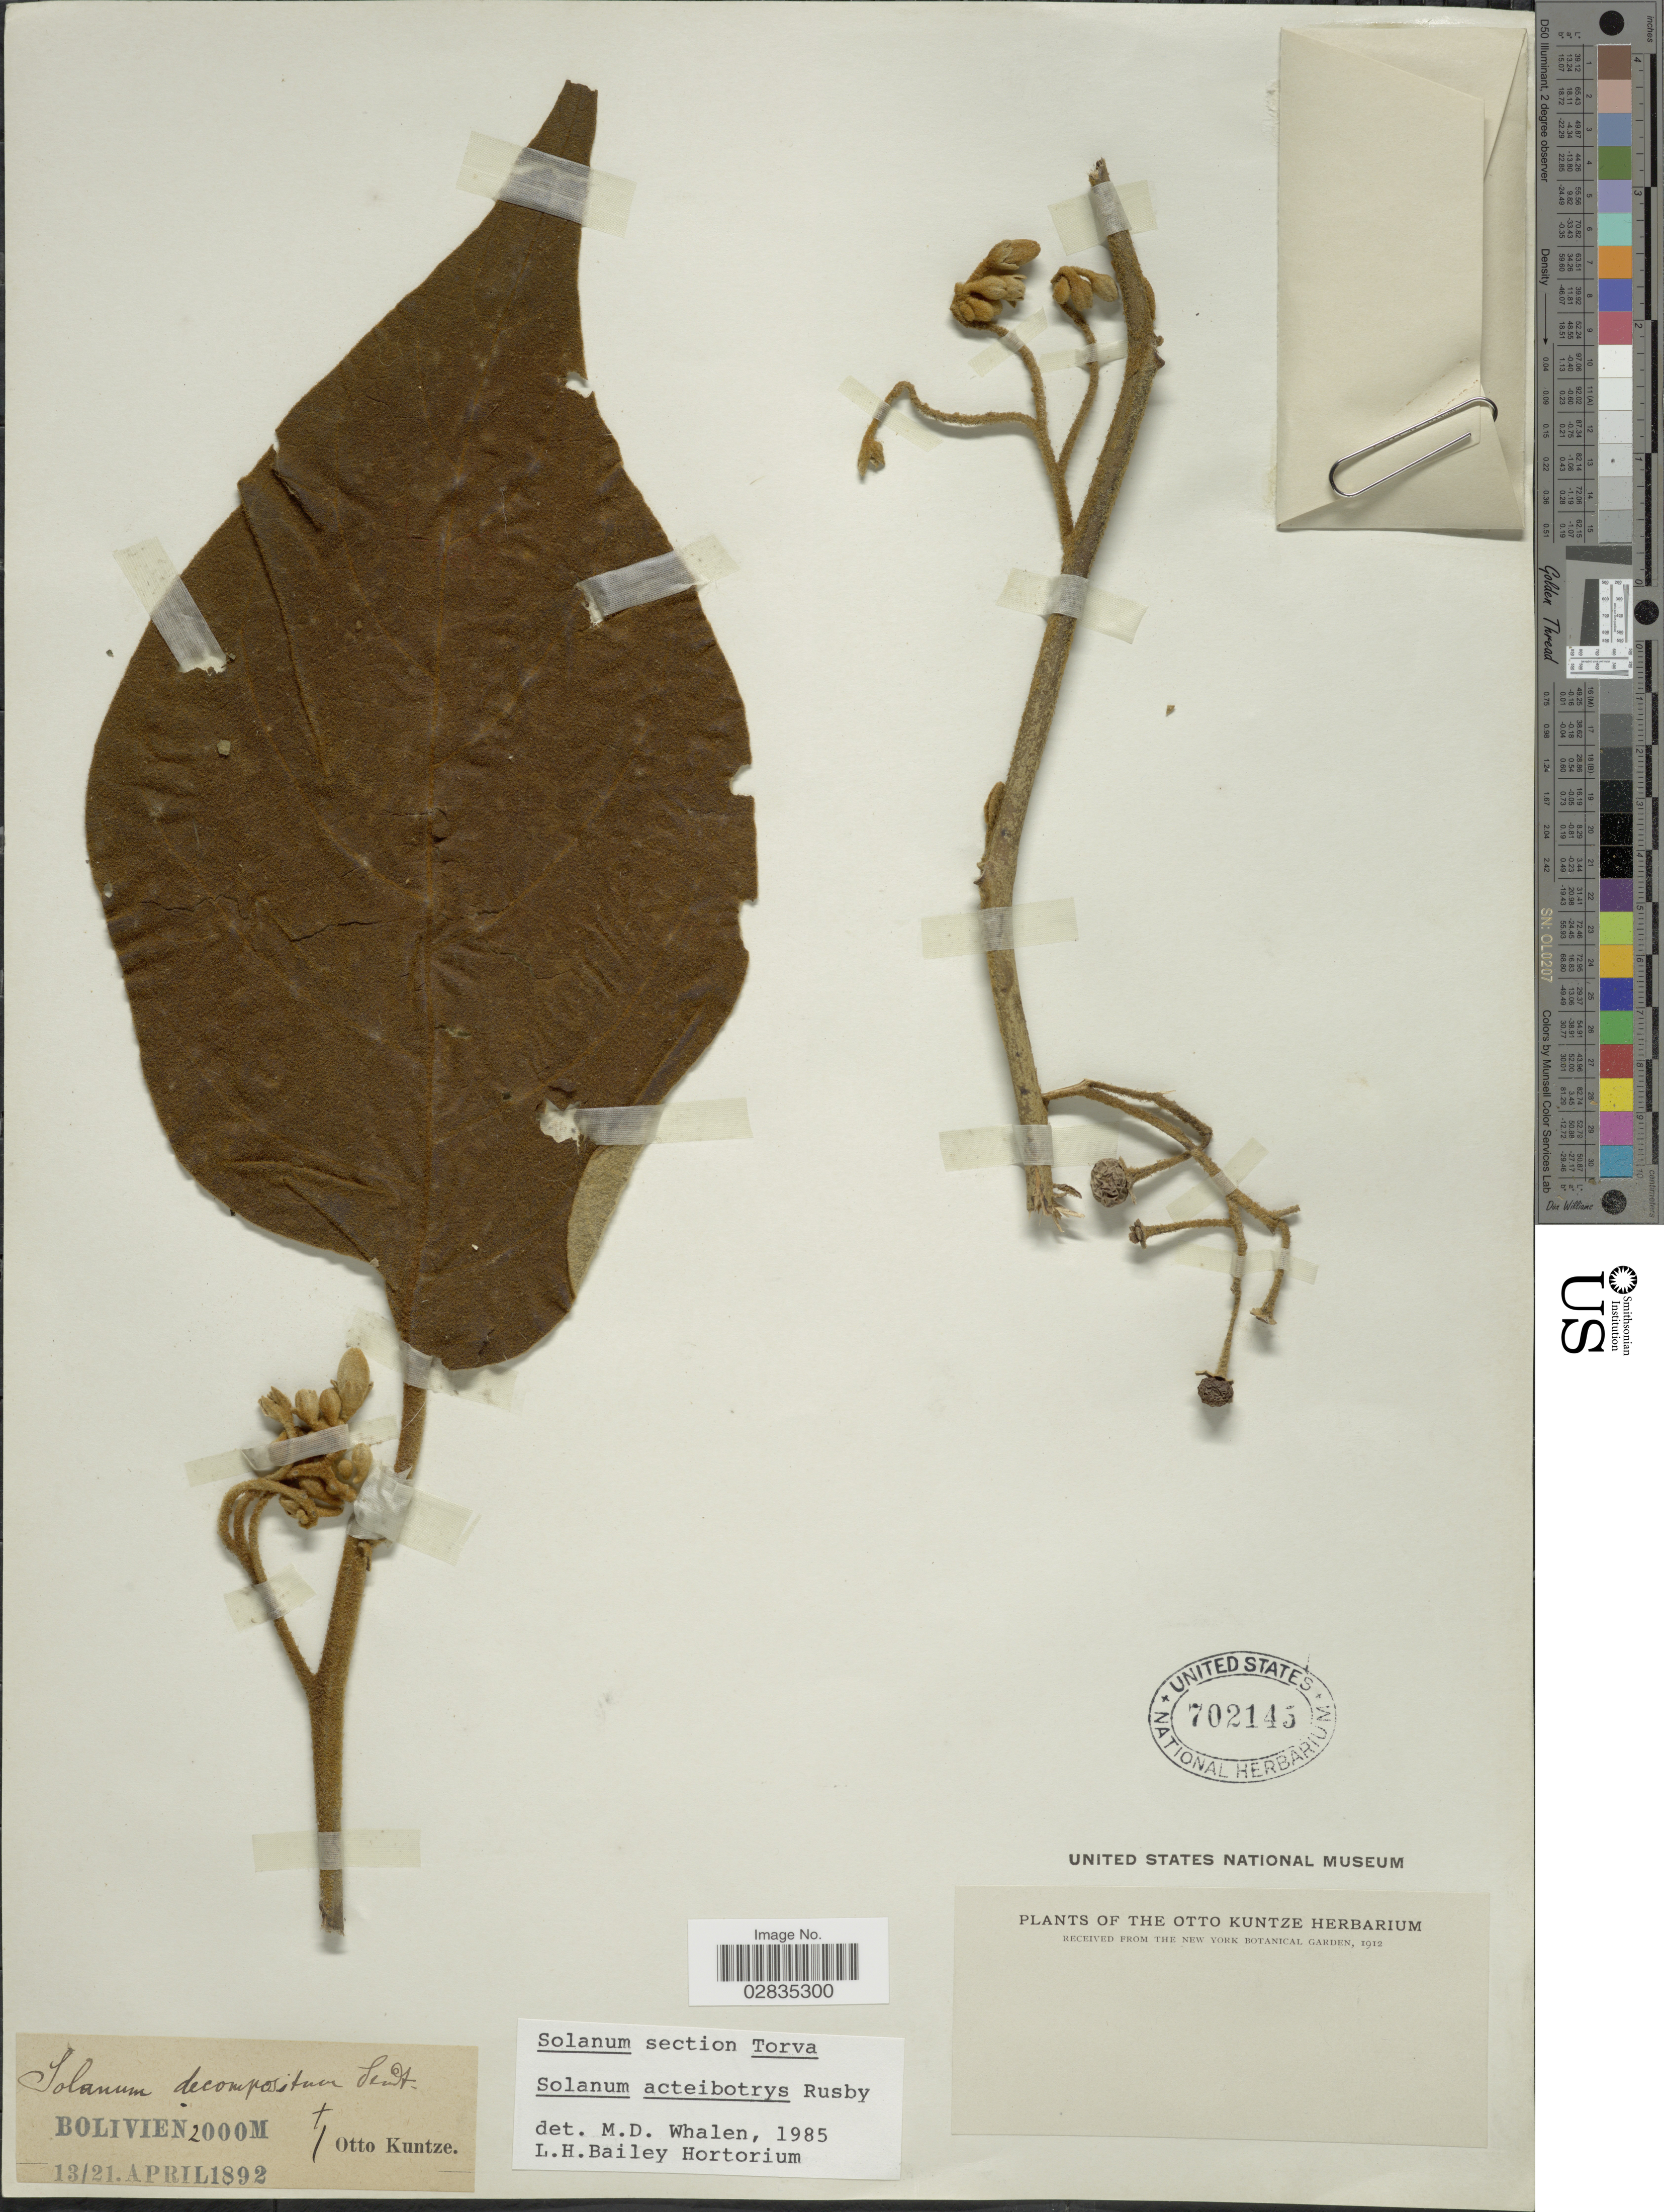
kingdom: Plantae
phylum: Tracheophyta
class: Magnoliopsida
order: Solanales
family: Solanaceae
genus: Solanum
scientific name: Solanum actaeabotrys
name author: Rusby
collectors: C.E.O. Kuntze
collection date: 1892-04-13/1892-04-21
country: Bolivia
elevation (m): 2000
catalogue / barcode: US 702145